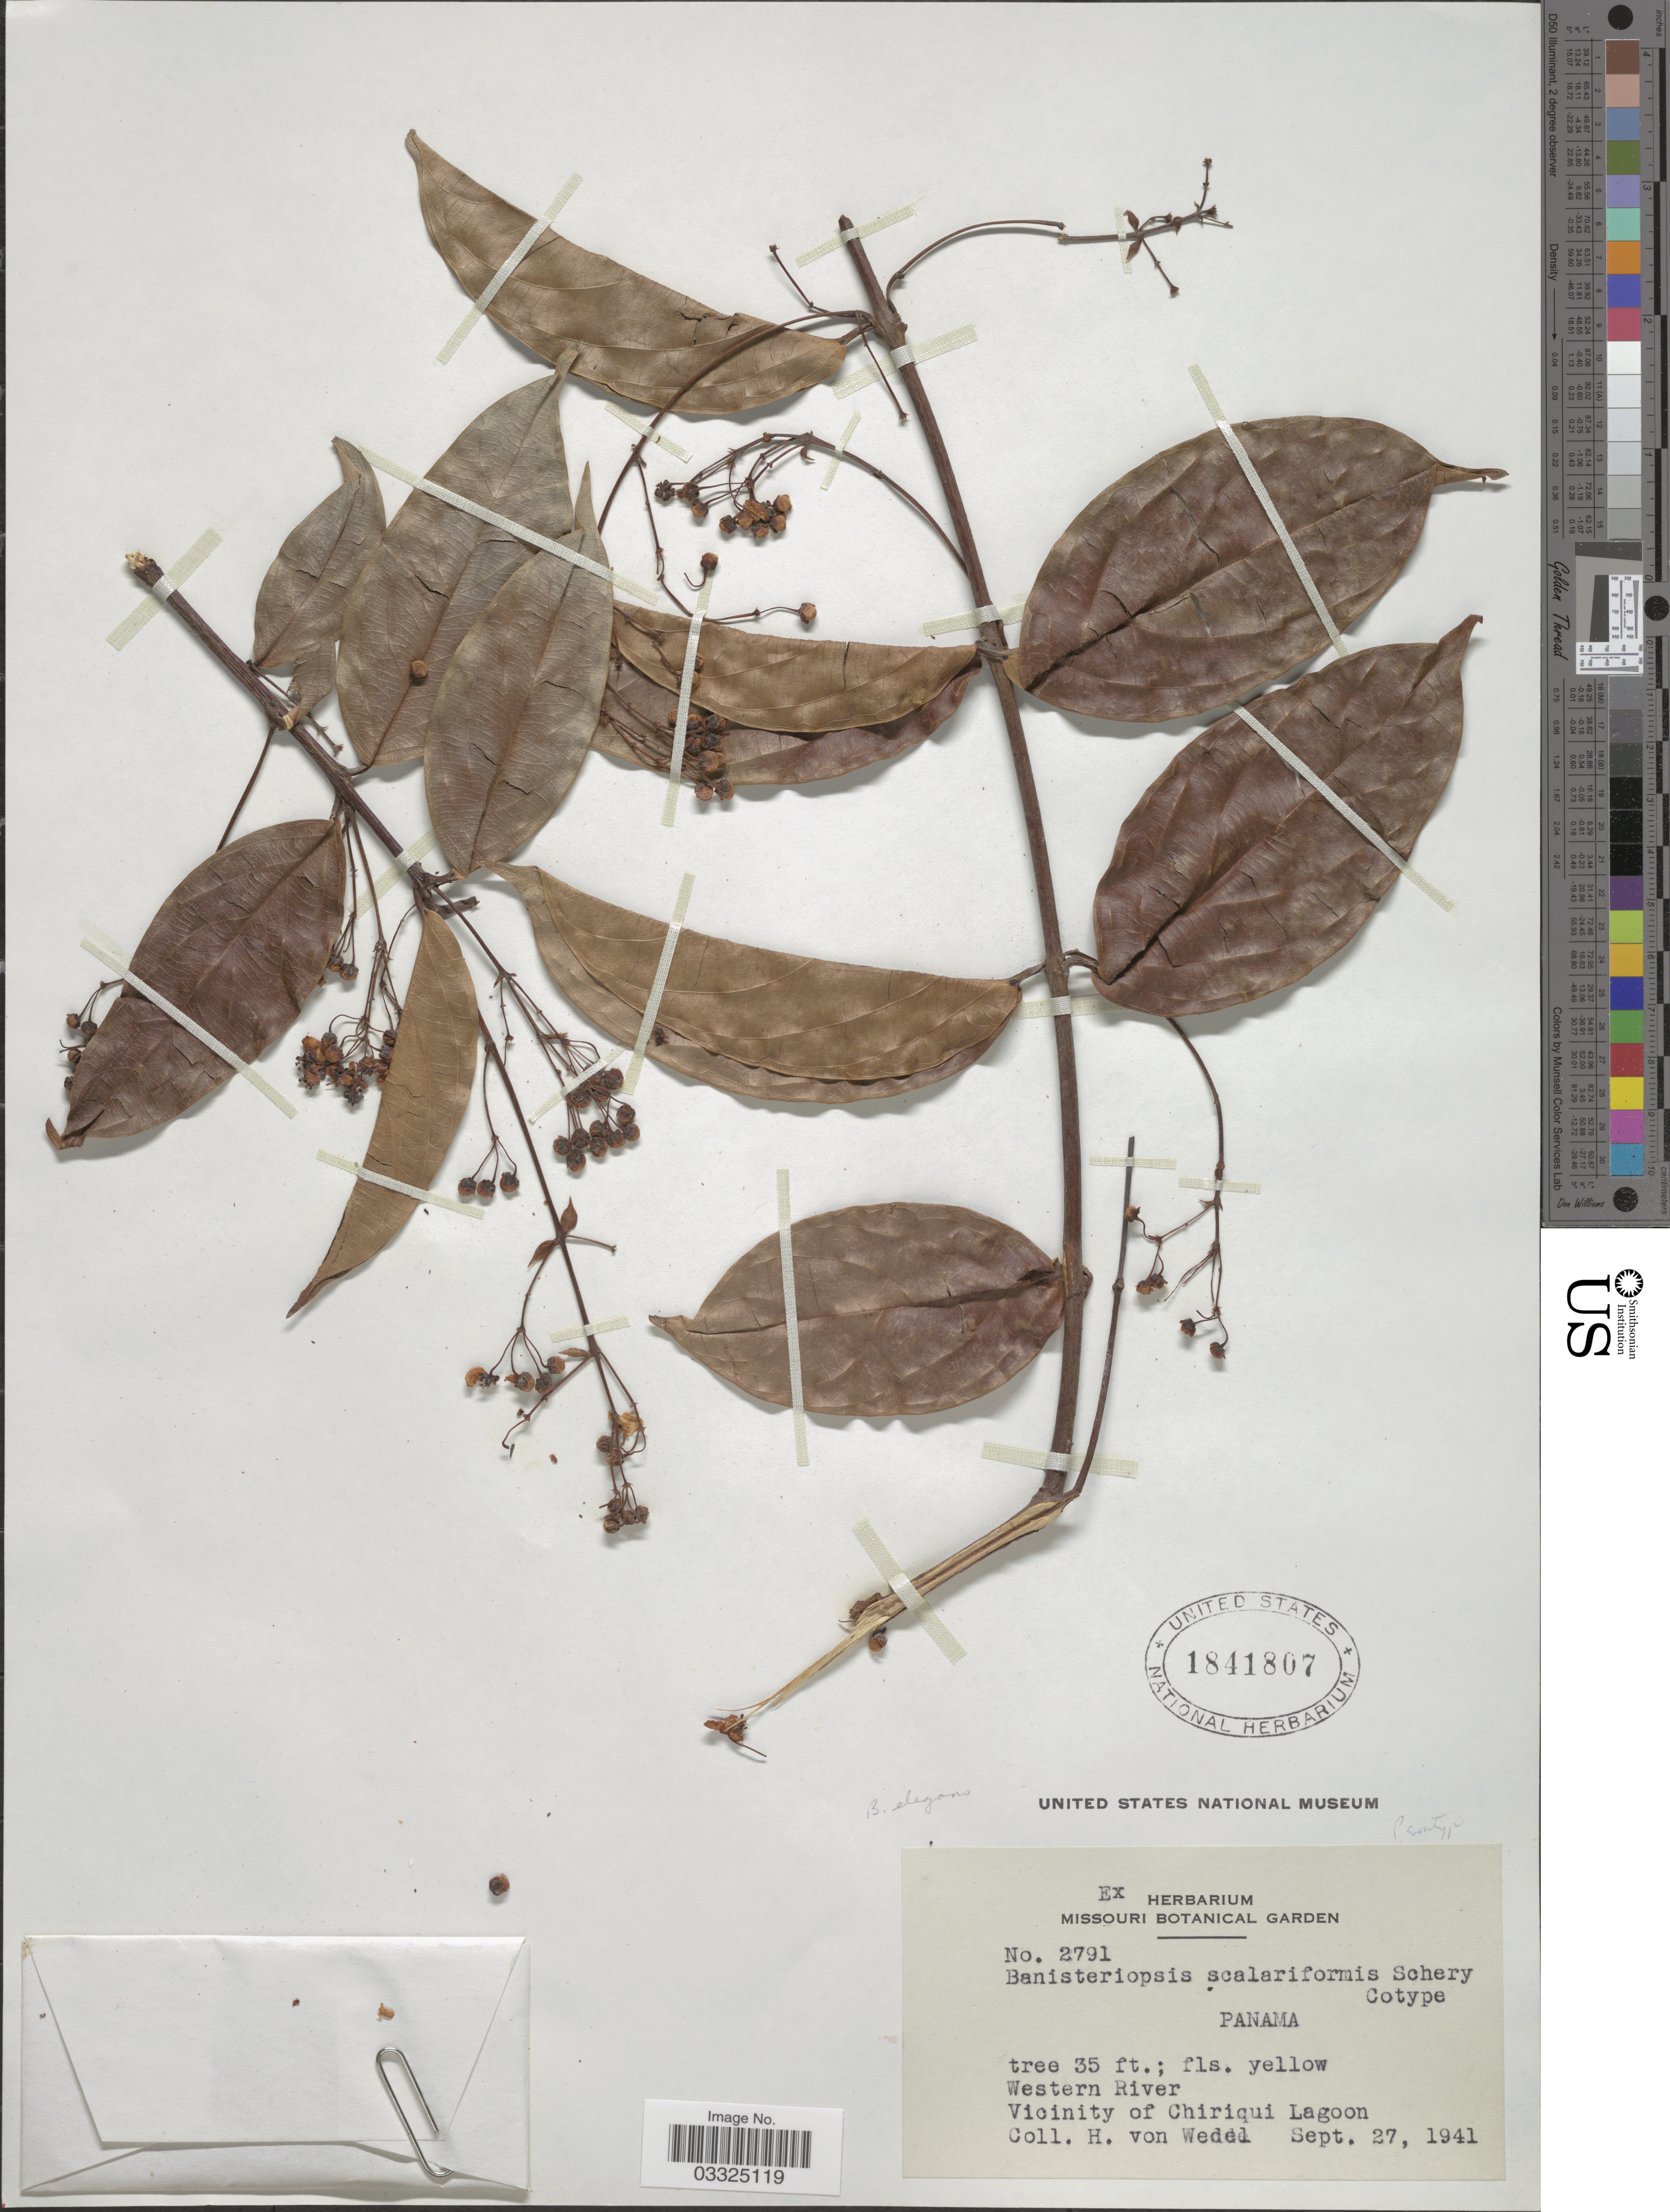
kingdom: Plantae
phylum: Tracheophyta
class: Magnoliopsida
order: Malpighiales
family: Malpighiaceae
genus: Banisteriopsis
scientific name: Banisteriopsis elegans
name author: (Triana & Planch.) Sandwith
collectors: H. von Wedel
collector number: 2791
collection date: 1941-09-27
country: Panama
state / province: Chiriqui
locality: Western River, Vicinity of Chiriqui Lagoon.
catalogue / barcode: US 1841807